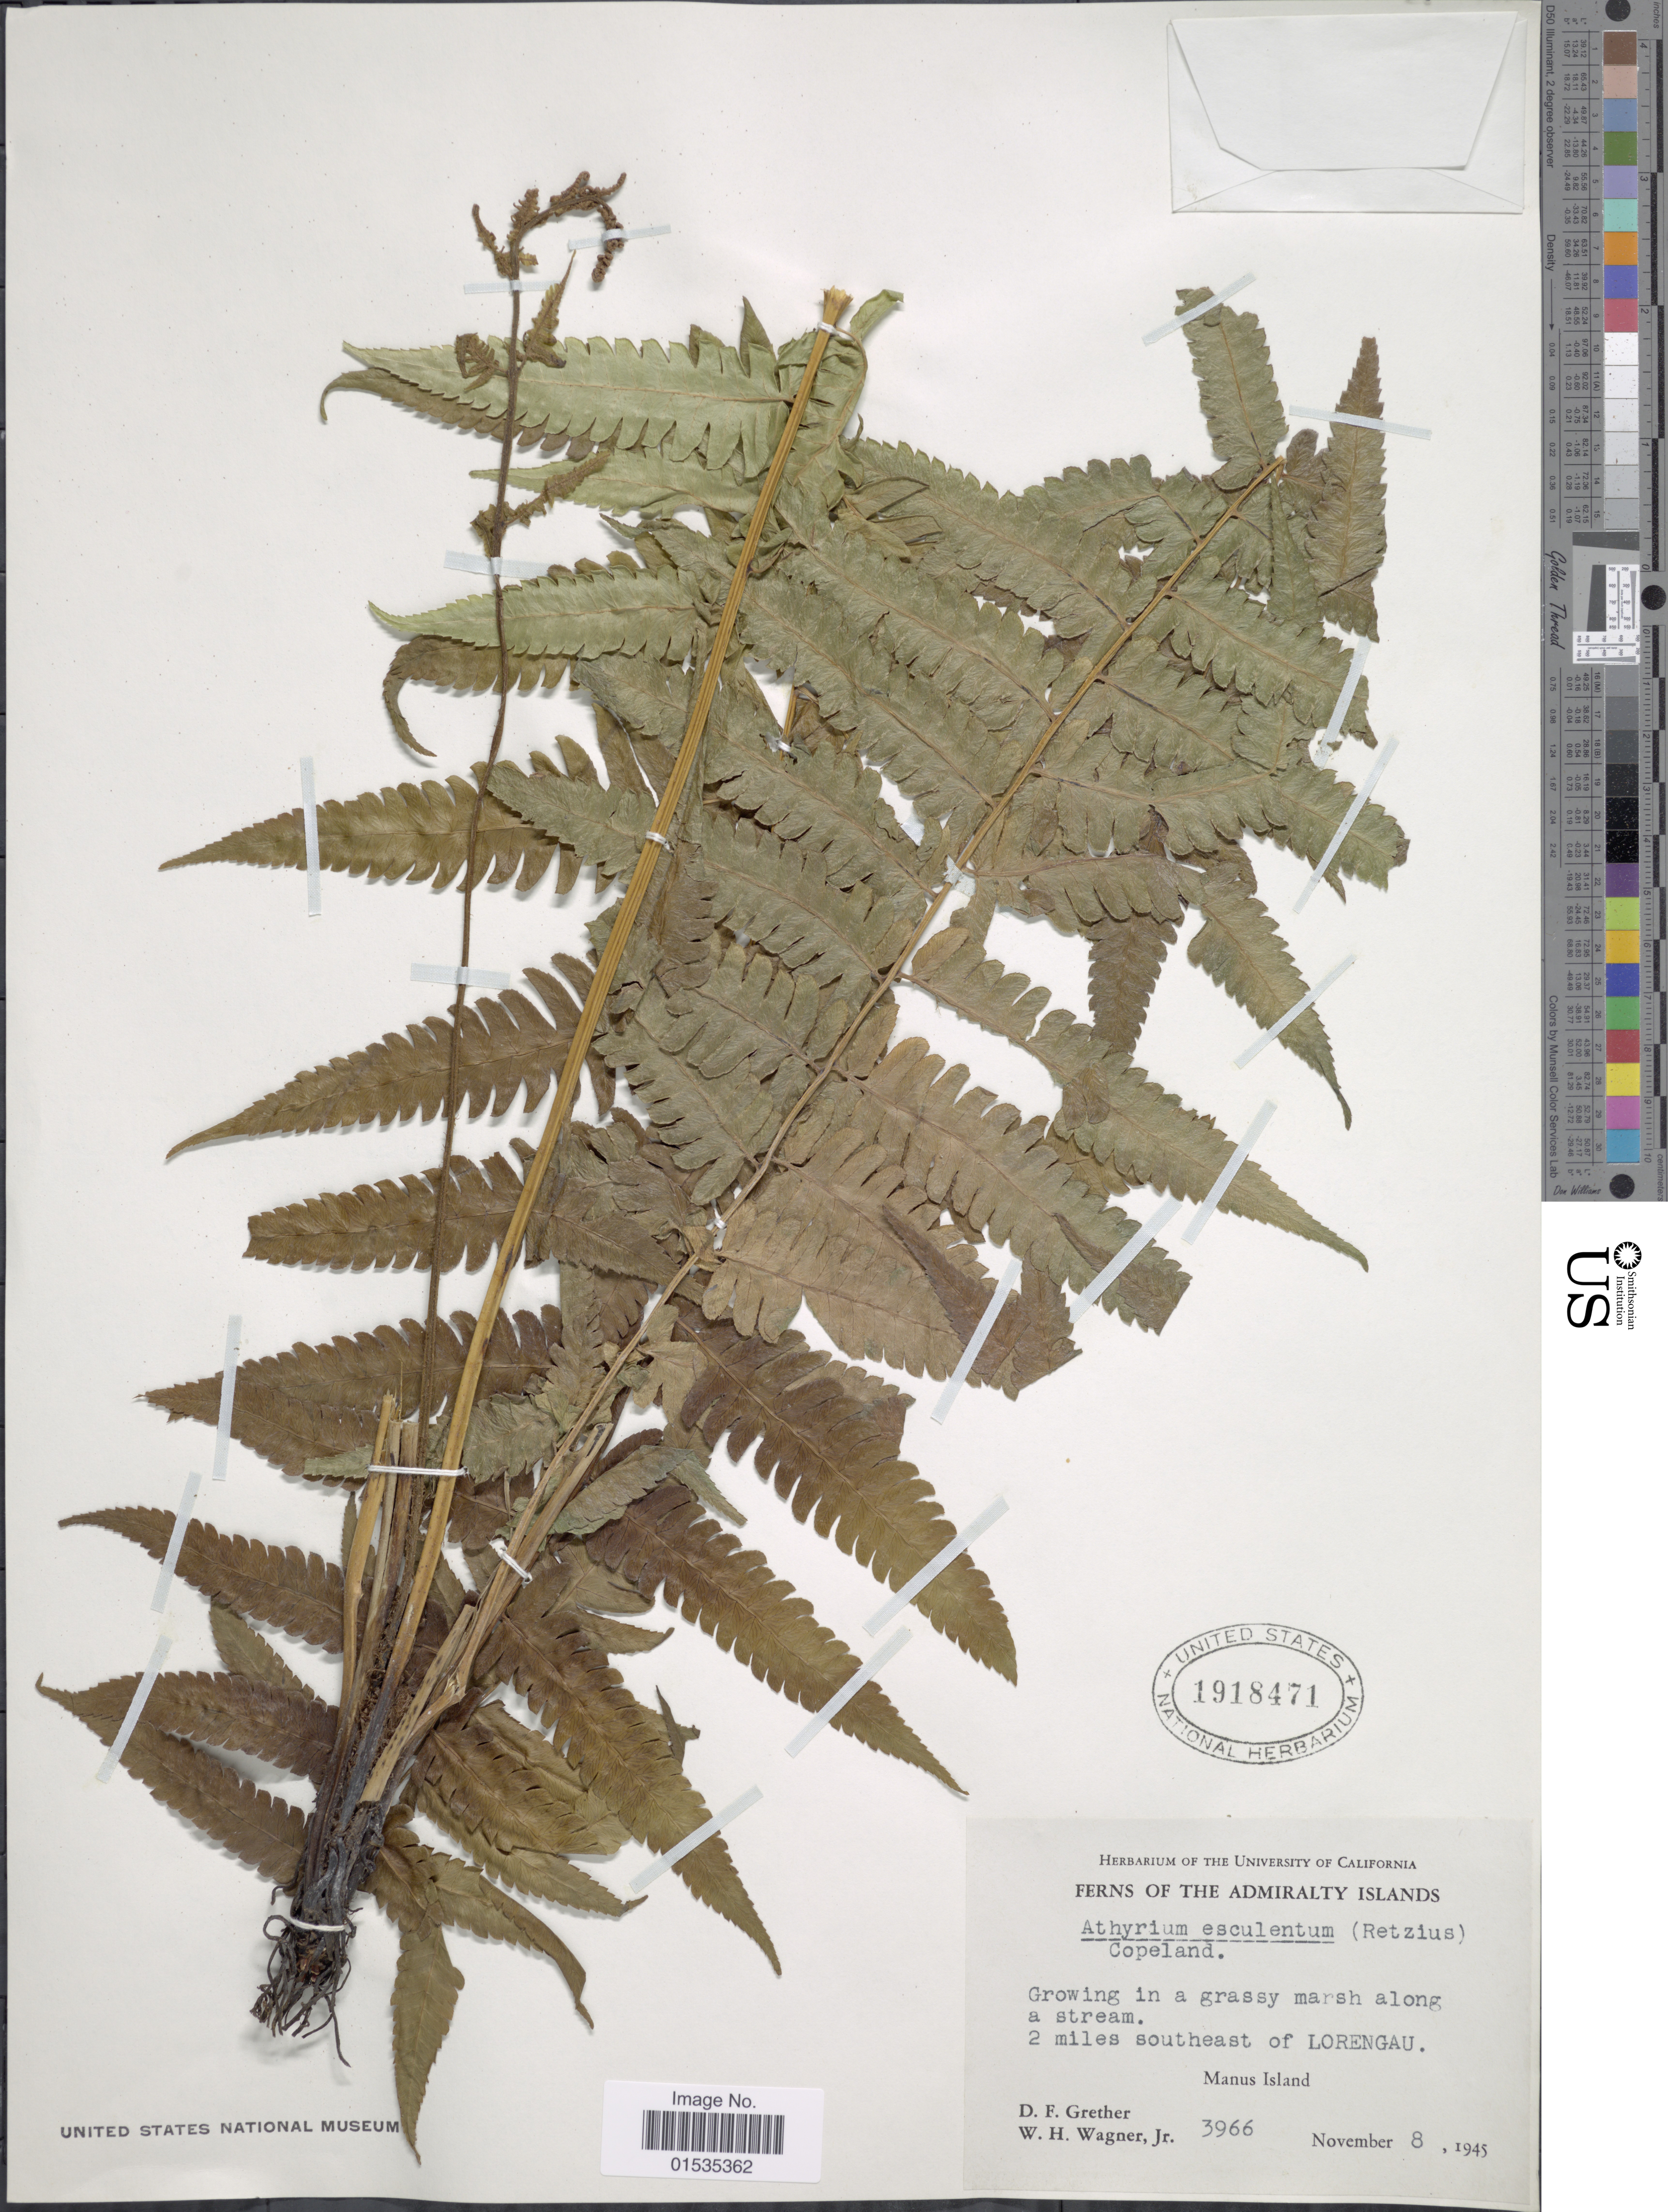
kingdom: Plantae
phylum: Tracheophyta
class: Polypodiopsida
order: Polypodiales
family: Athyriaceae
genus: Diplazium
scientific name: Diplazium esculentum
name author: (Retz.) Sw.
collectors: D. F. Grether & W. H. Wagner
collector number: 3966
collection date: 1945-11-08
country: Papua New Guinea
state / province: Manus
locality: The Admiralty Islands, 2 miles southeast of Lorengau, Manus Islands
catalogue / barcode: US 1918471